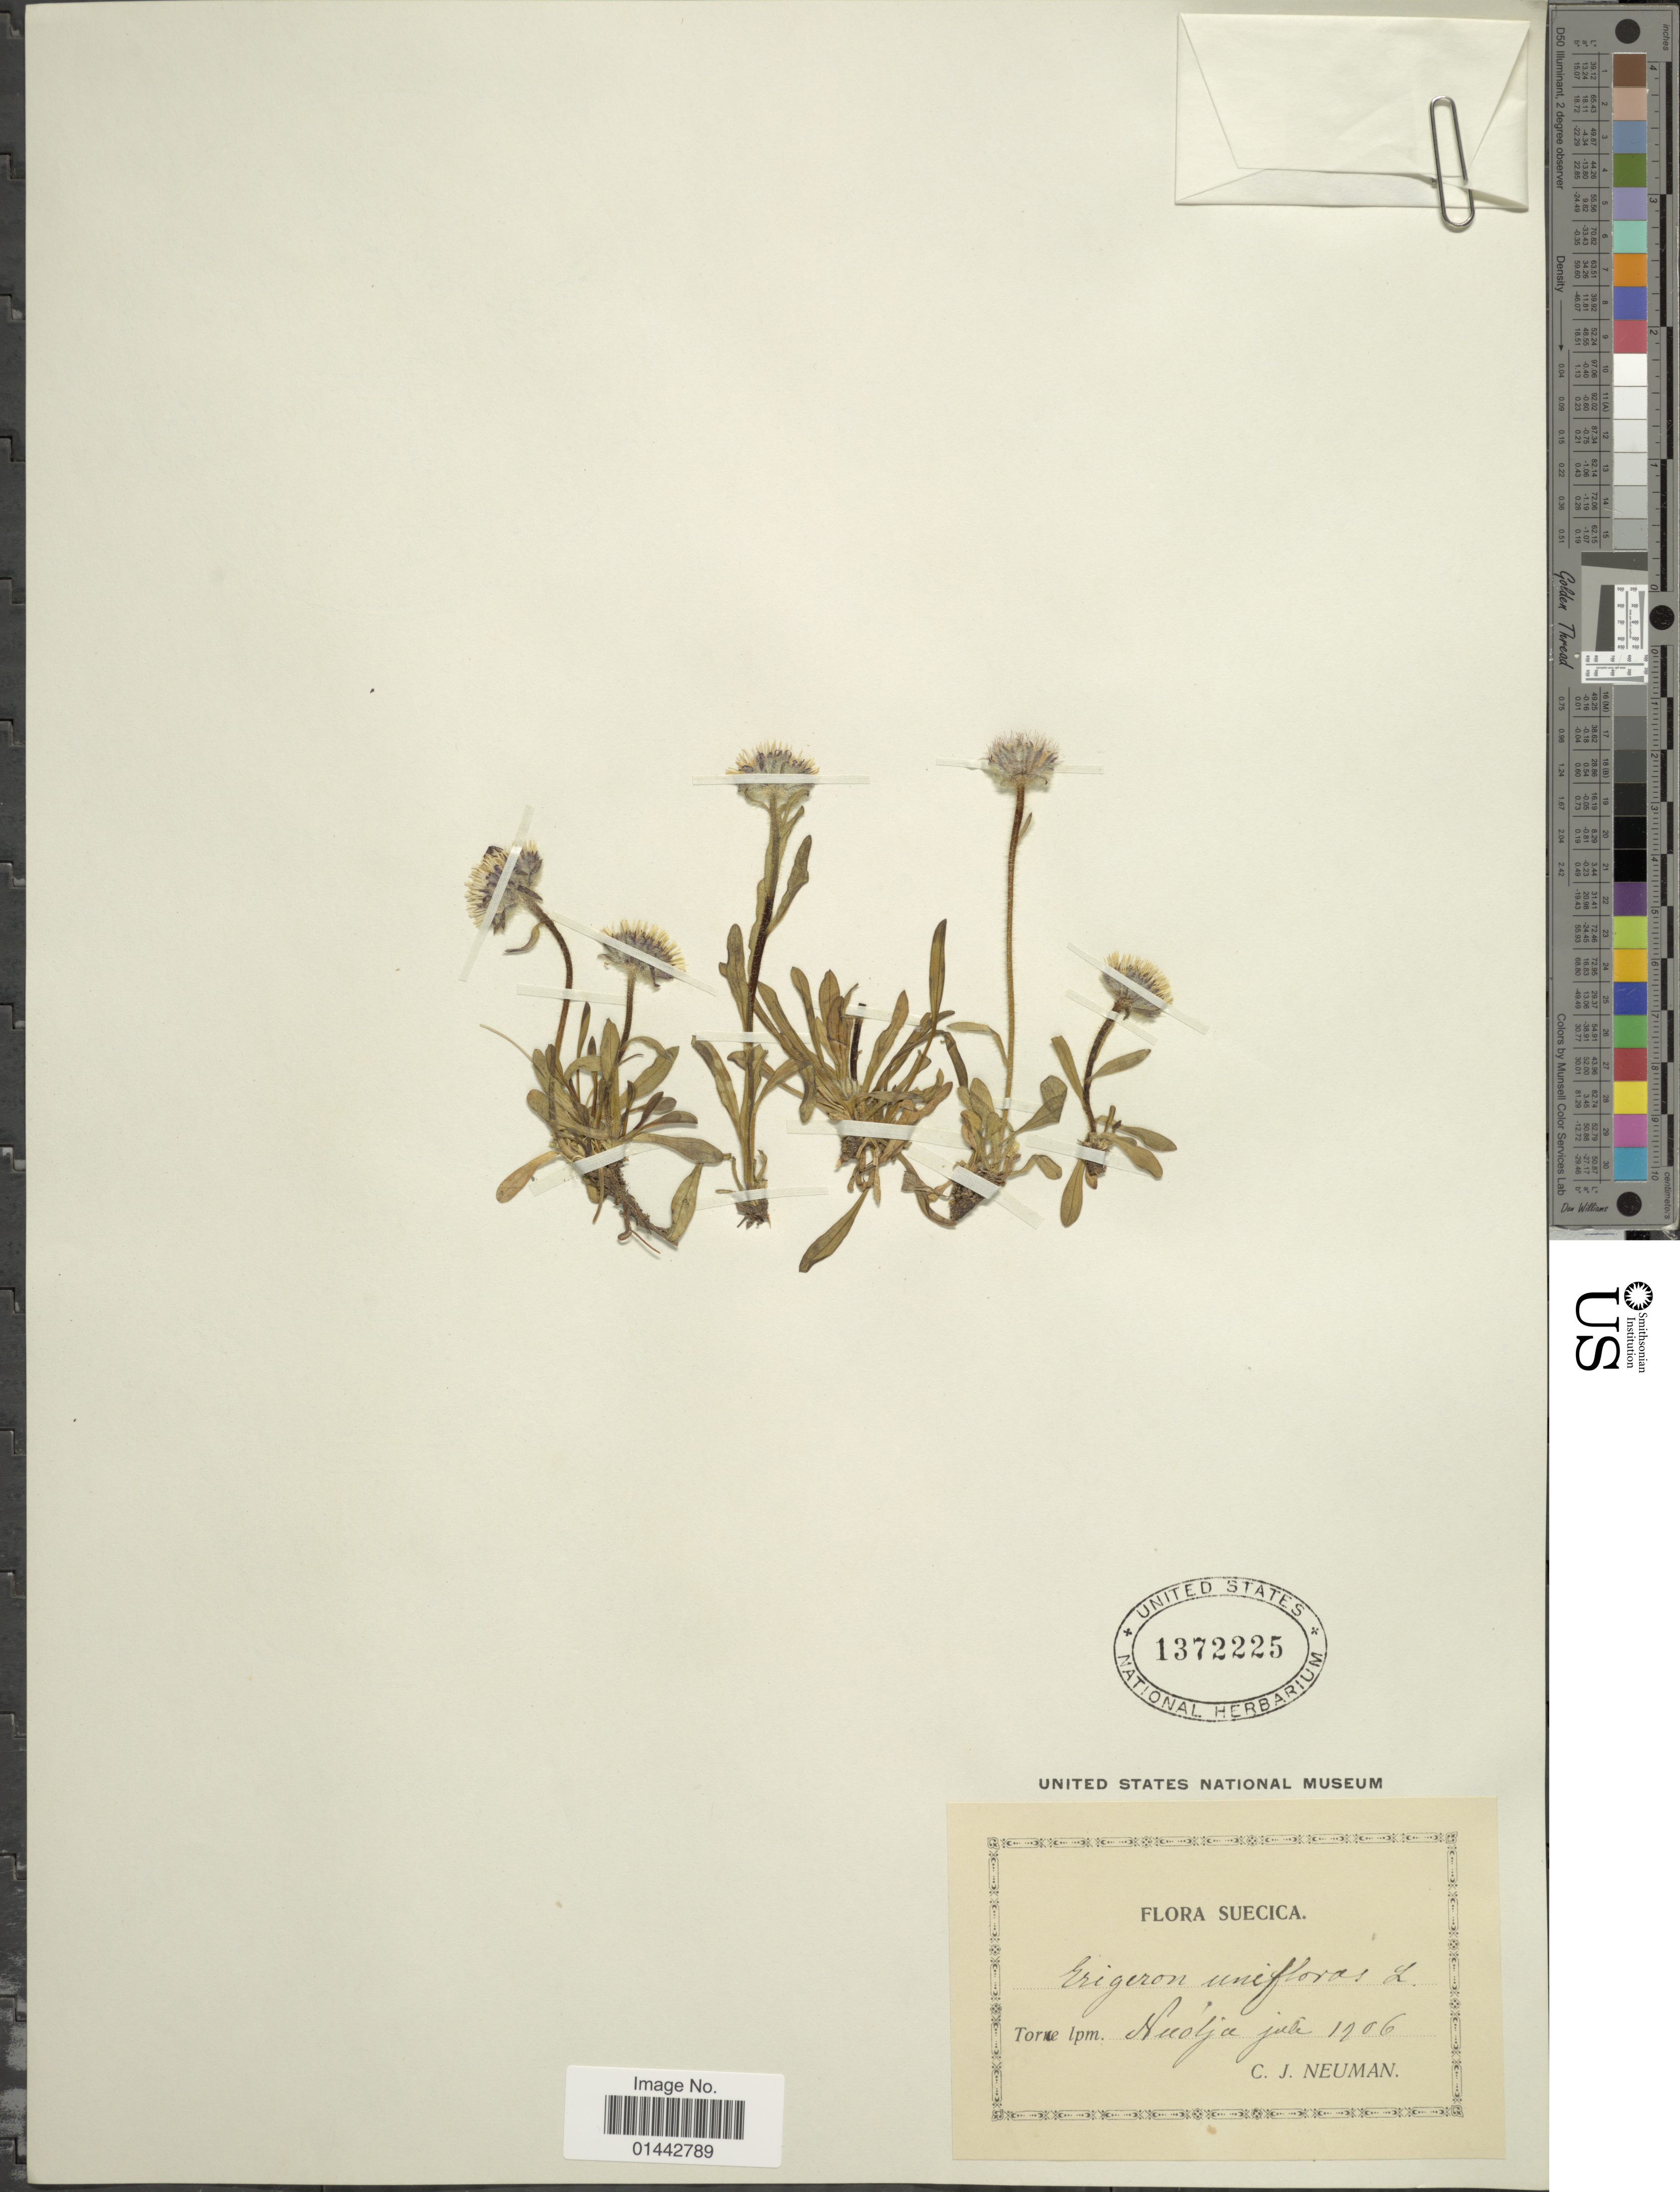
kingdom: Plantae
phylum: Tracheophyta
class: Magnoliopsida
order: Asterales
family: Asteraceae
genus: Erigeron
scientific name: Erigeron uniflorus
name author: L.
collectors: C. Neuman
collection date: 1906-07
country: Sweden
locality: Torne lpm. Nuolja.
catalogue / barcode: US 1372225